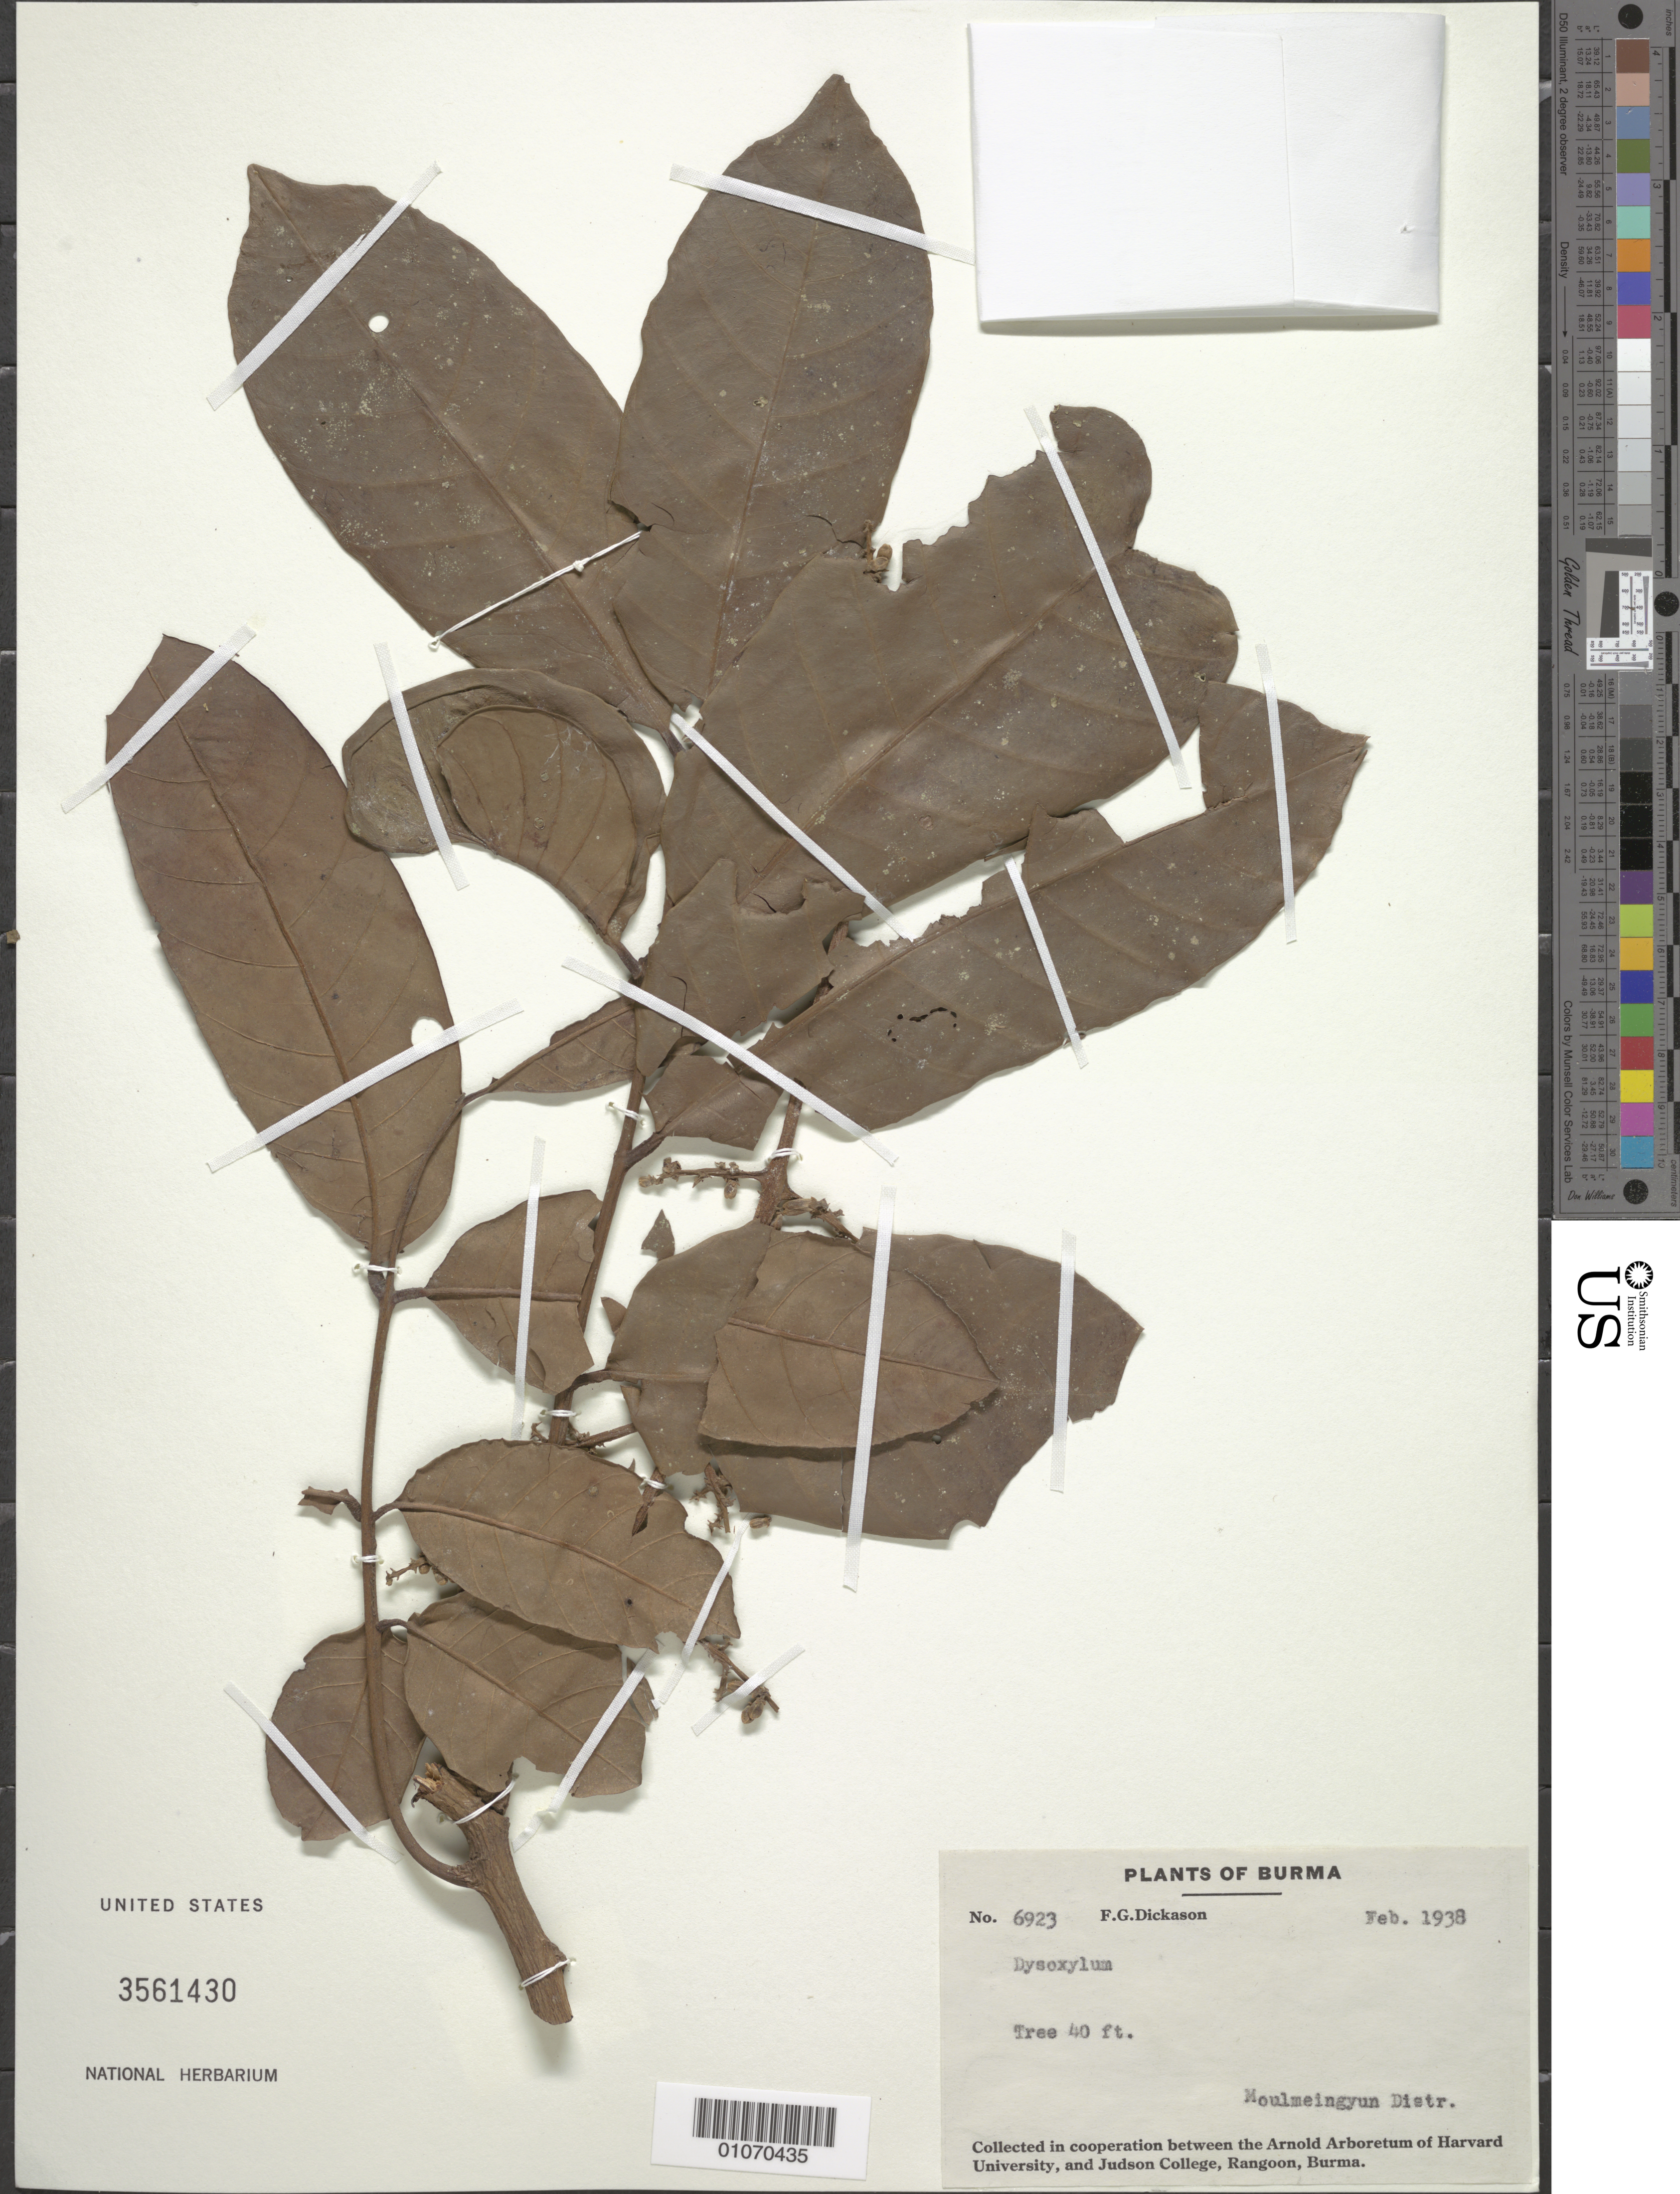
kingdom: Plantae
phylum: Tracheophyta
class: Magnoliopsida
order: Sapindales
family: Meliaceae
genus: Dysoxylum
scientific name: Dysoxylum sp.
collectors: F. Dickason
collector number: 6923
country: Myanmar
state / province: Ayeyarwady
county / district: Moulmeingyun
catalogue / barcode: US 3561430